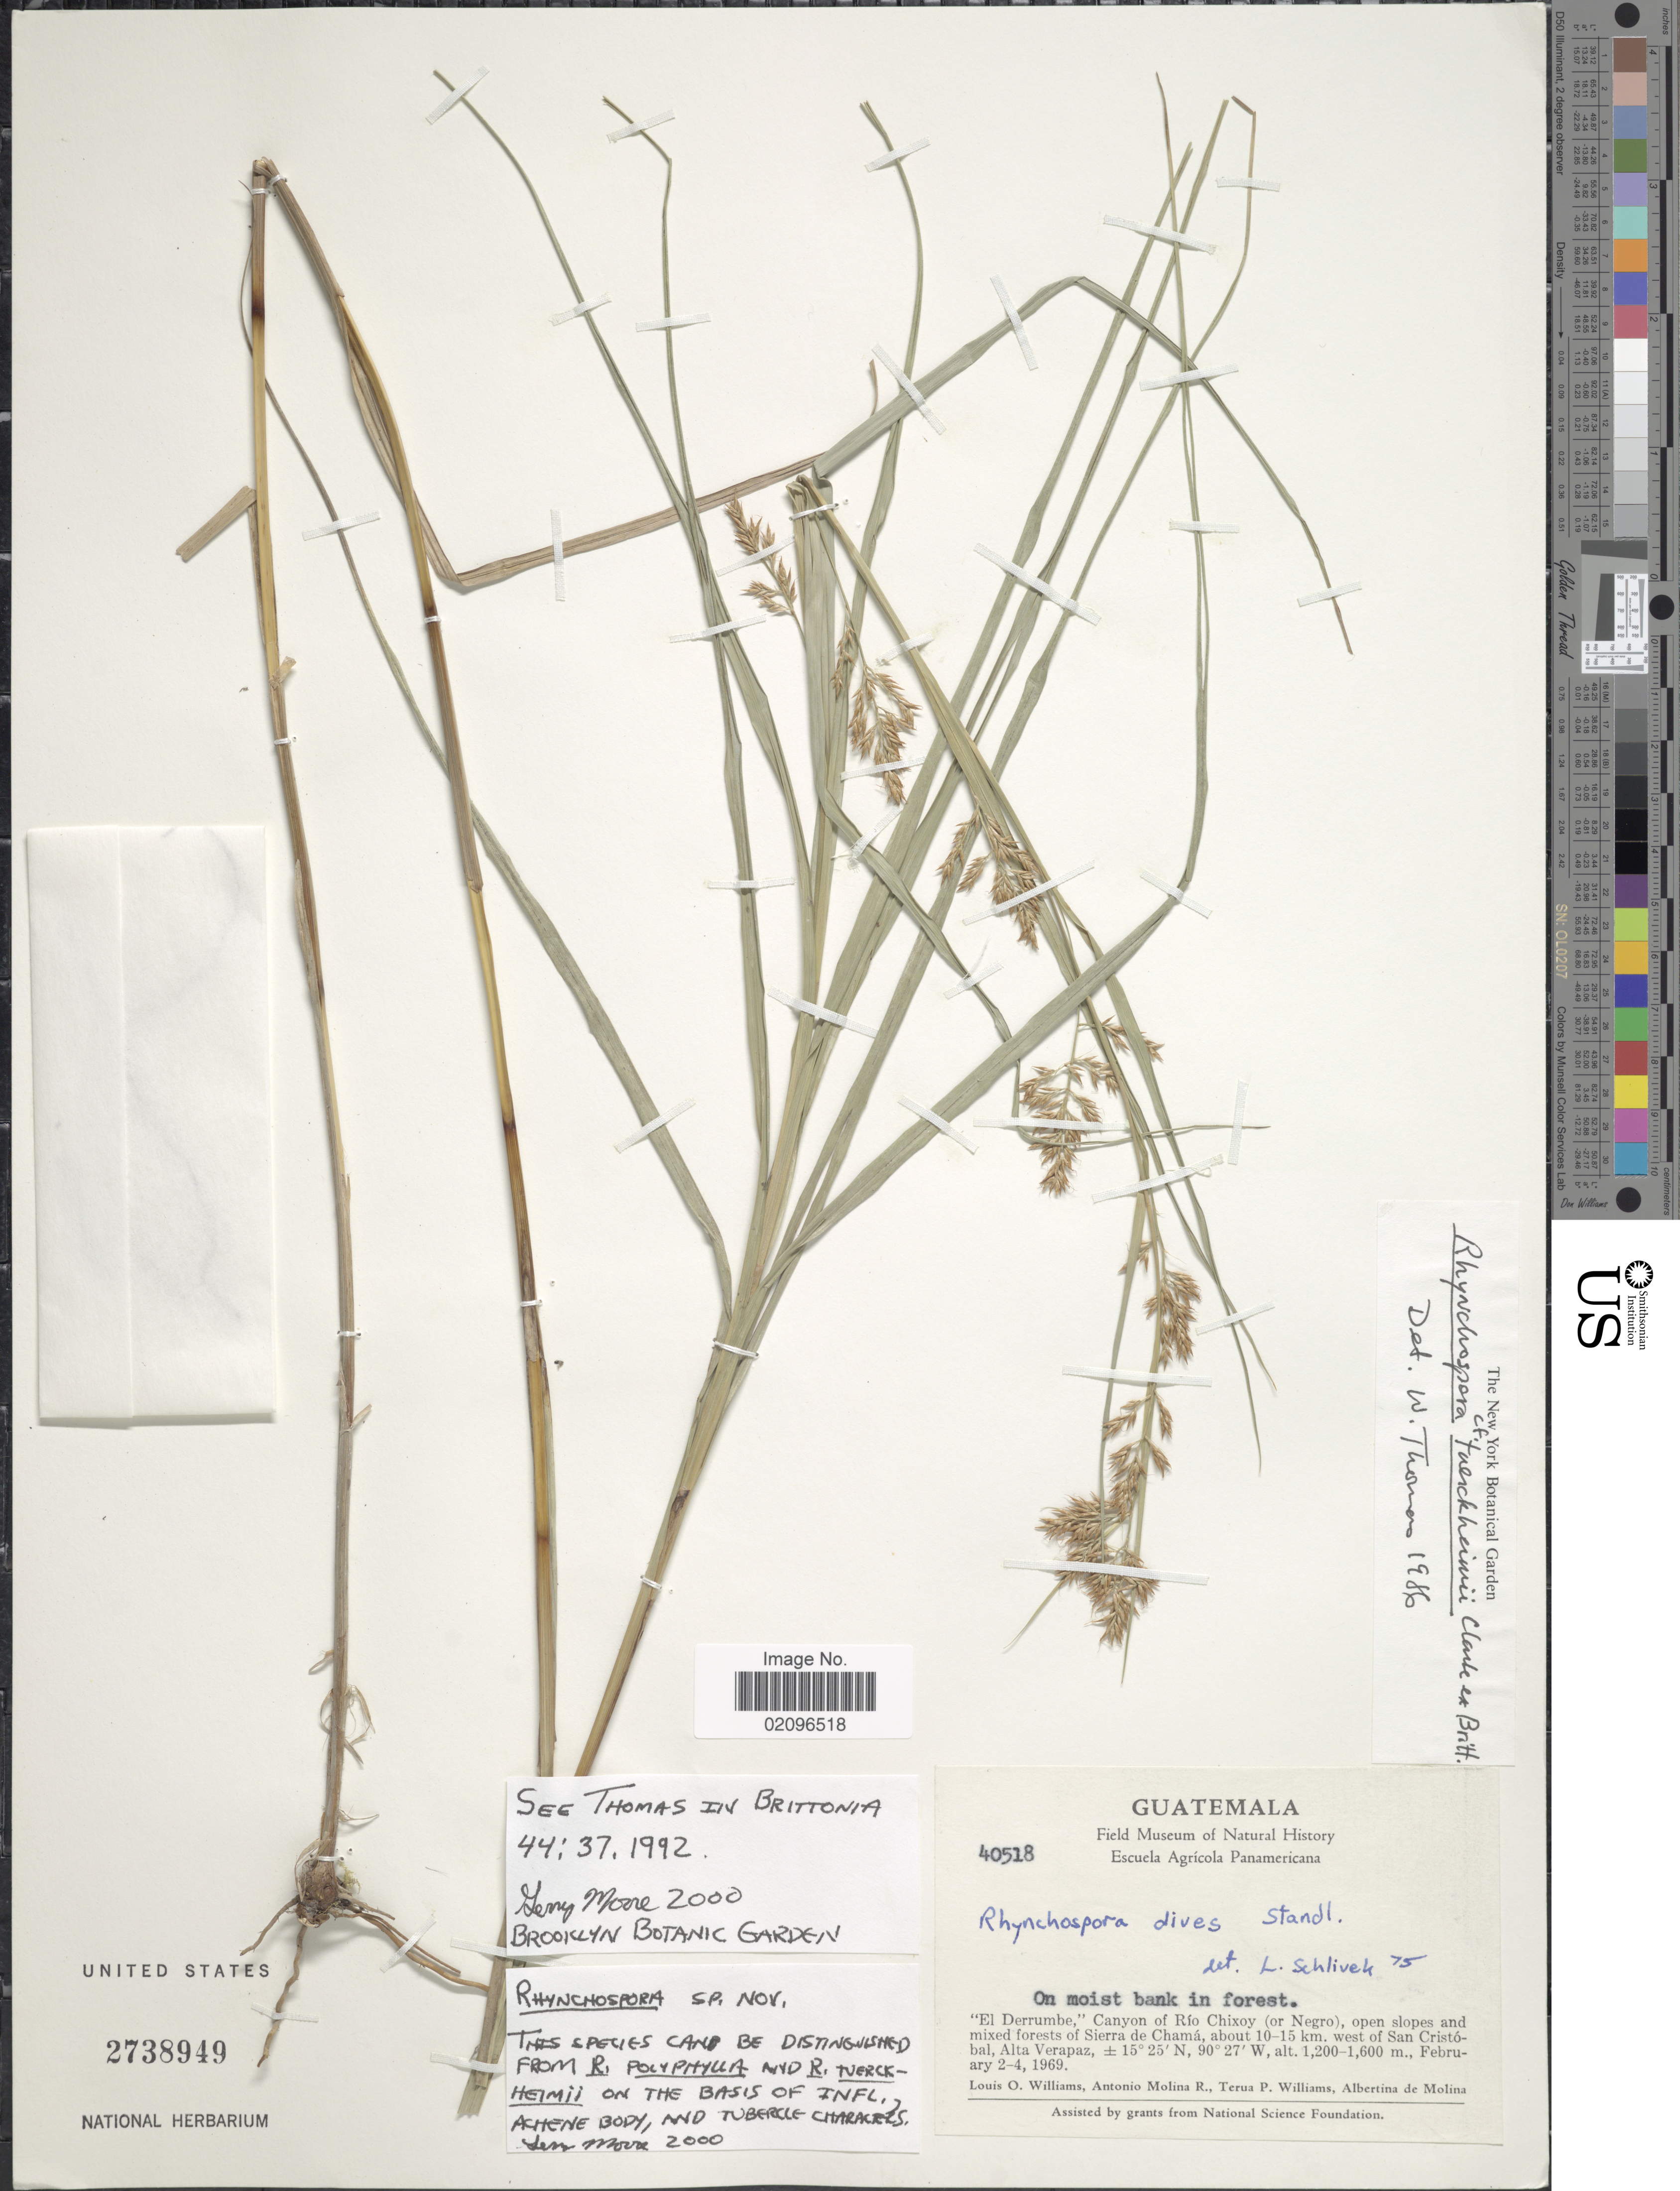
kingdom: Plantae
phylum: Tracheophyta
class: Liliopsida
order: Poales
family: Cyperaceae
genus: Rhynchospora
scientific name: Rhynchospora sp.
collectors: L. O. Williams, A. Molina R., T. P. Williams & A. R. Molina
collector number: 40518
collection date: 1969-02-02/1969-02-04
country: Guatemala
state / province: Alta Verapaz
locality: El Derrumbe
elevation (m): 1200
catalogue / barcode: US 2738949